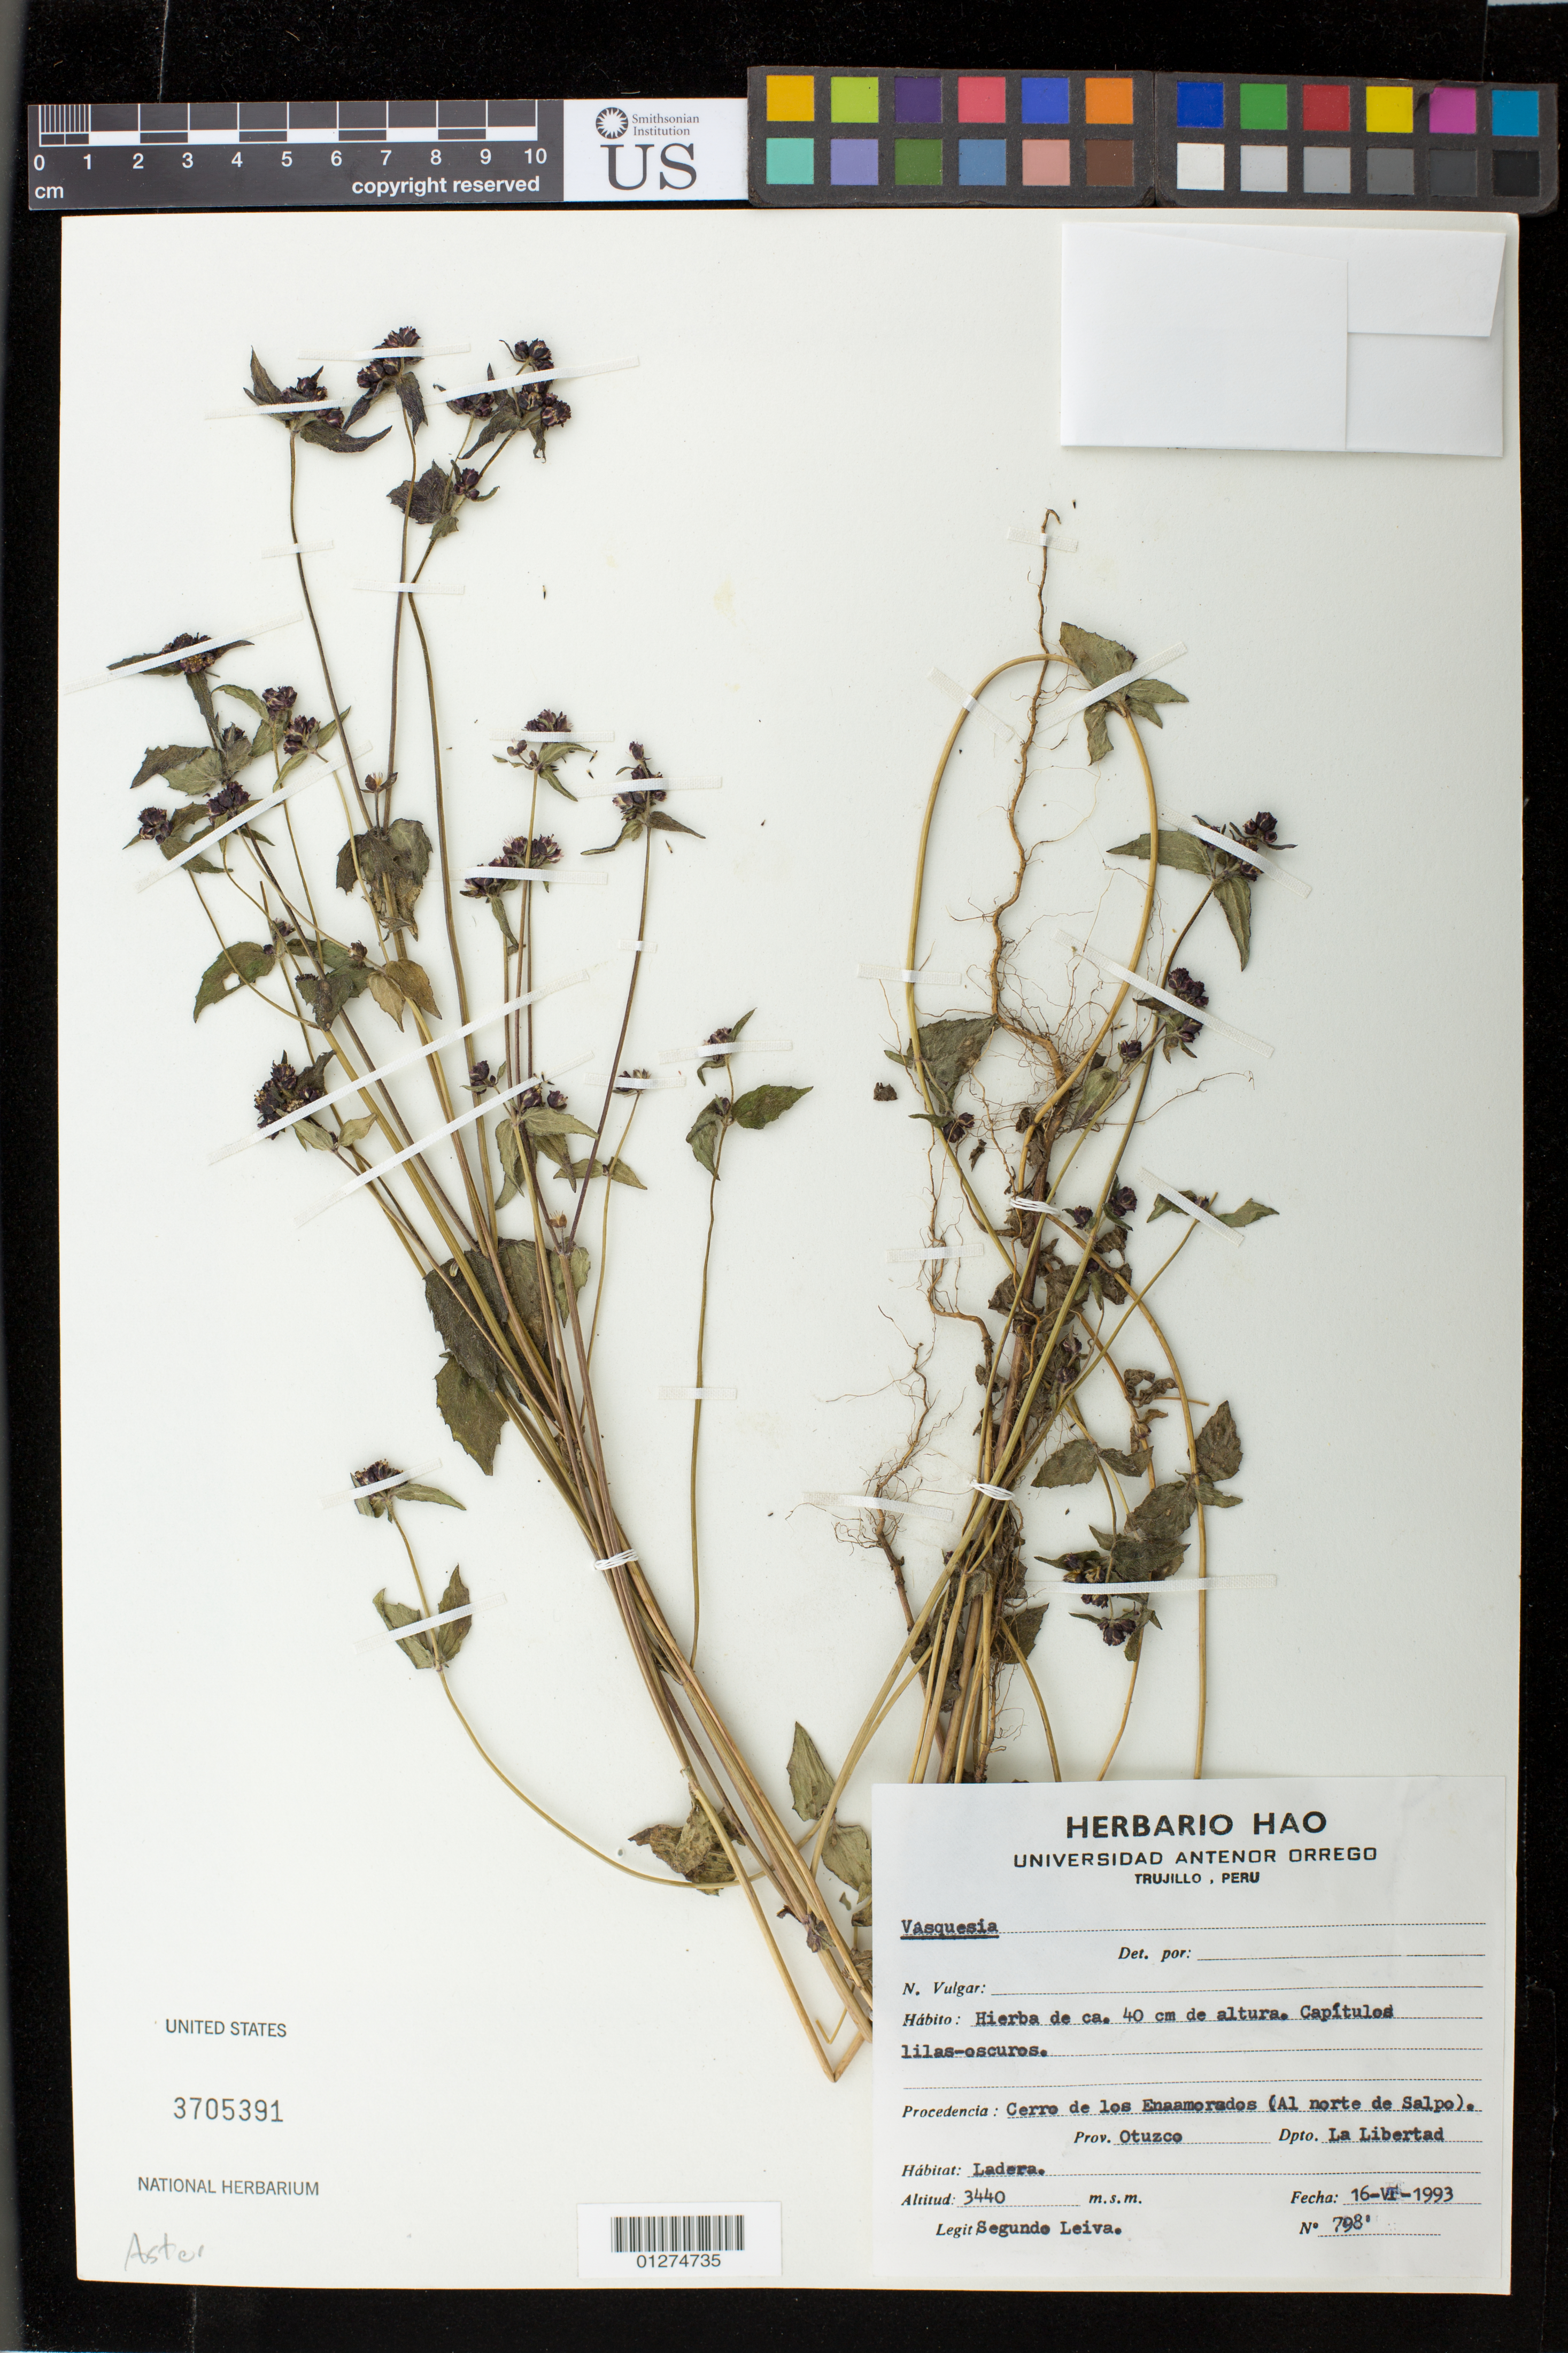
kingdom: Plantae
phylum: Tracheophyta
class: Magnoliopsida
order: Asterales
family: Asteraceae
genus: Vasquesia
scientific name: Vasquesia sp.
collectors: S. Leiva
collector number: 798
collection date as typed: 16 Jun 1993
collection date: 1993-06-16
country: Peru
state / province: La Libertad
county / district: Otuzco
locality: Cerro de los Enaamorados (Al norte de Salpo)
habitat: ladera. hierba de ca. 40 cm de altura. capítulos lilas-oscuros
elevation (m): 3440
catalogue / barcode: US 3705391